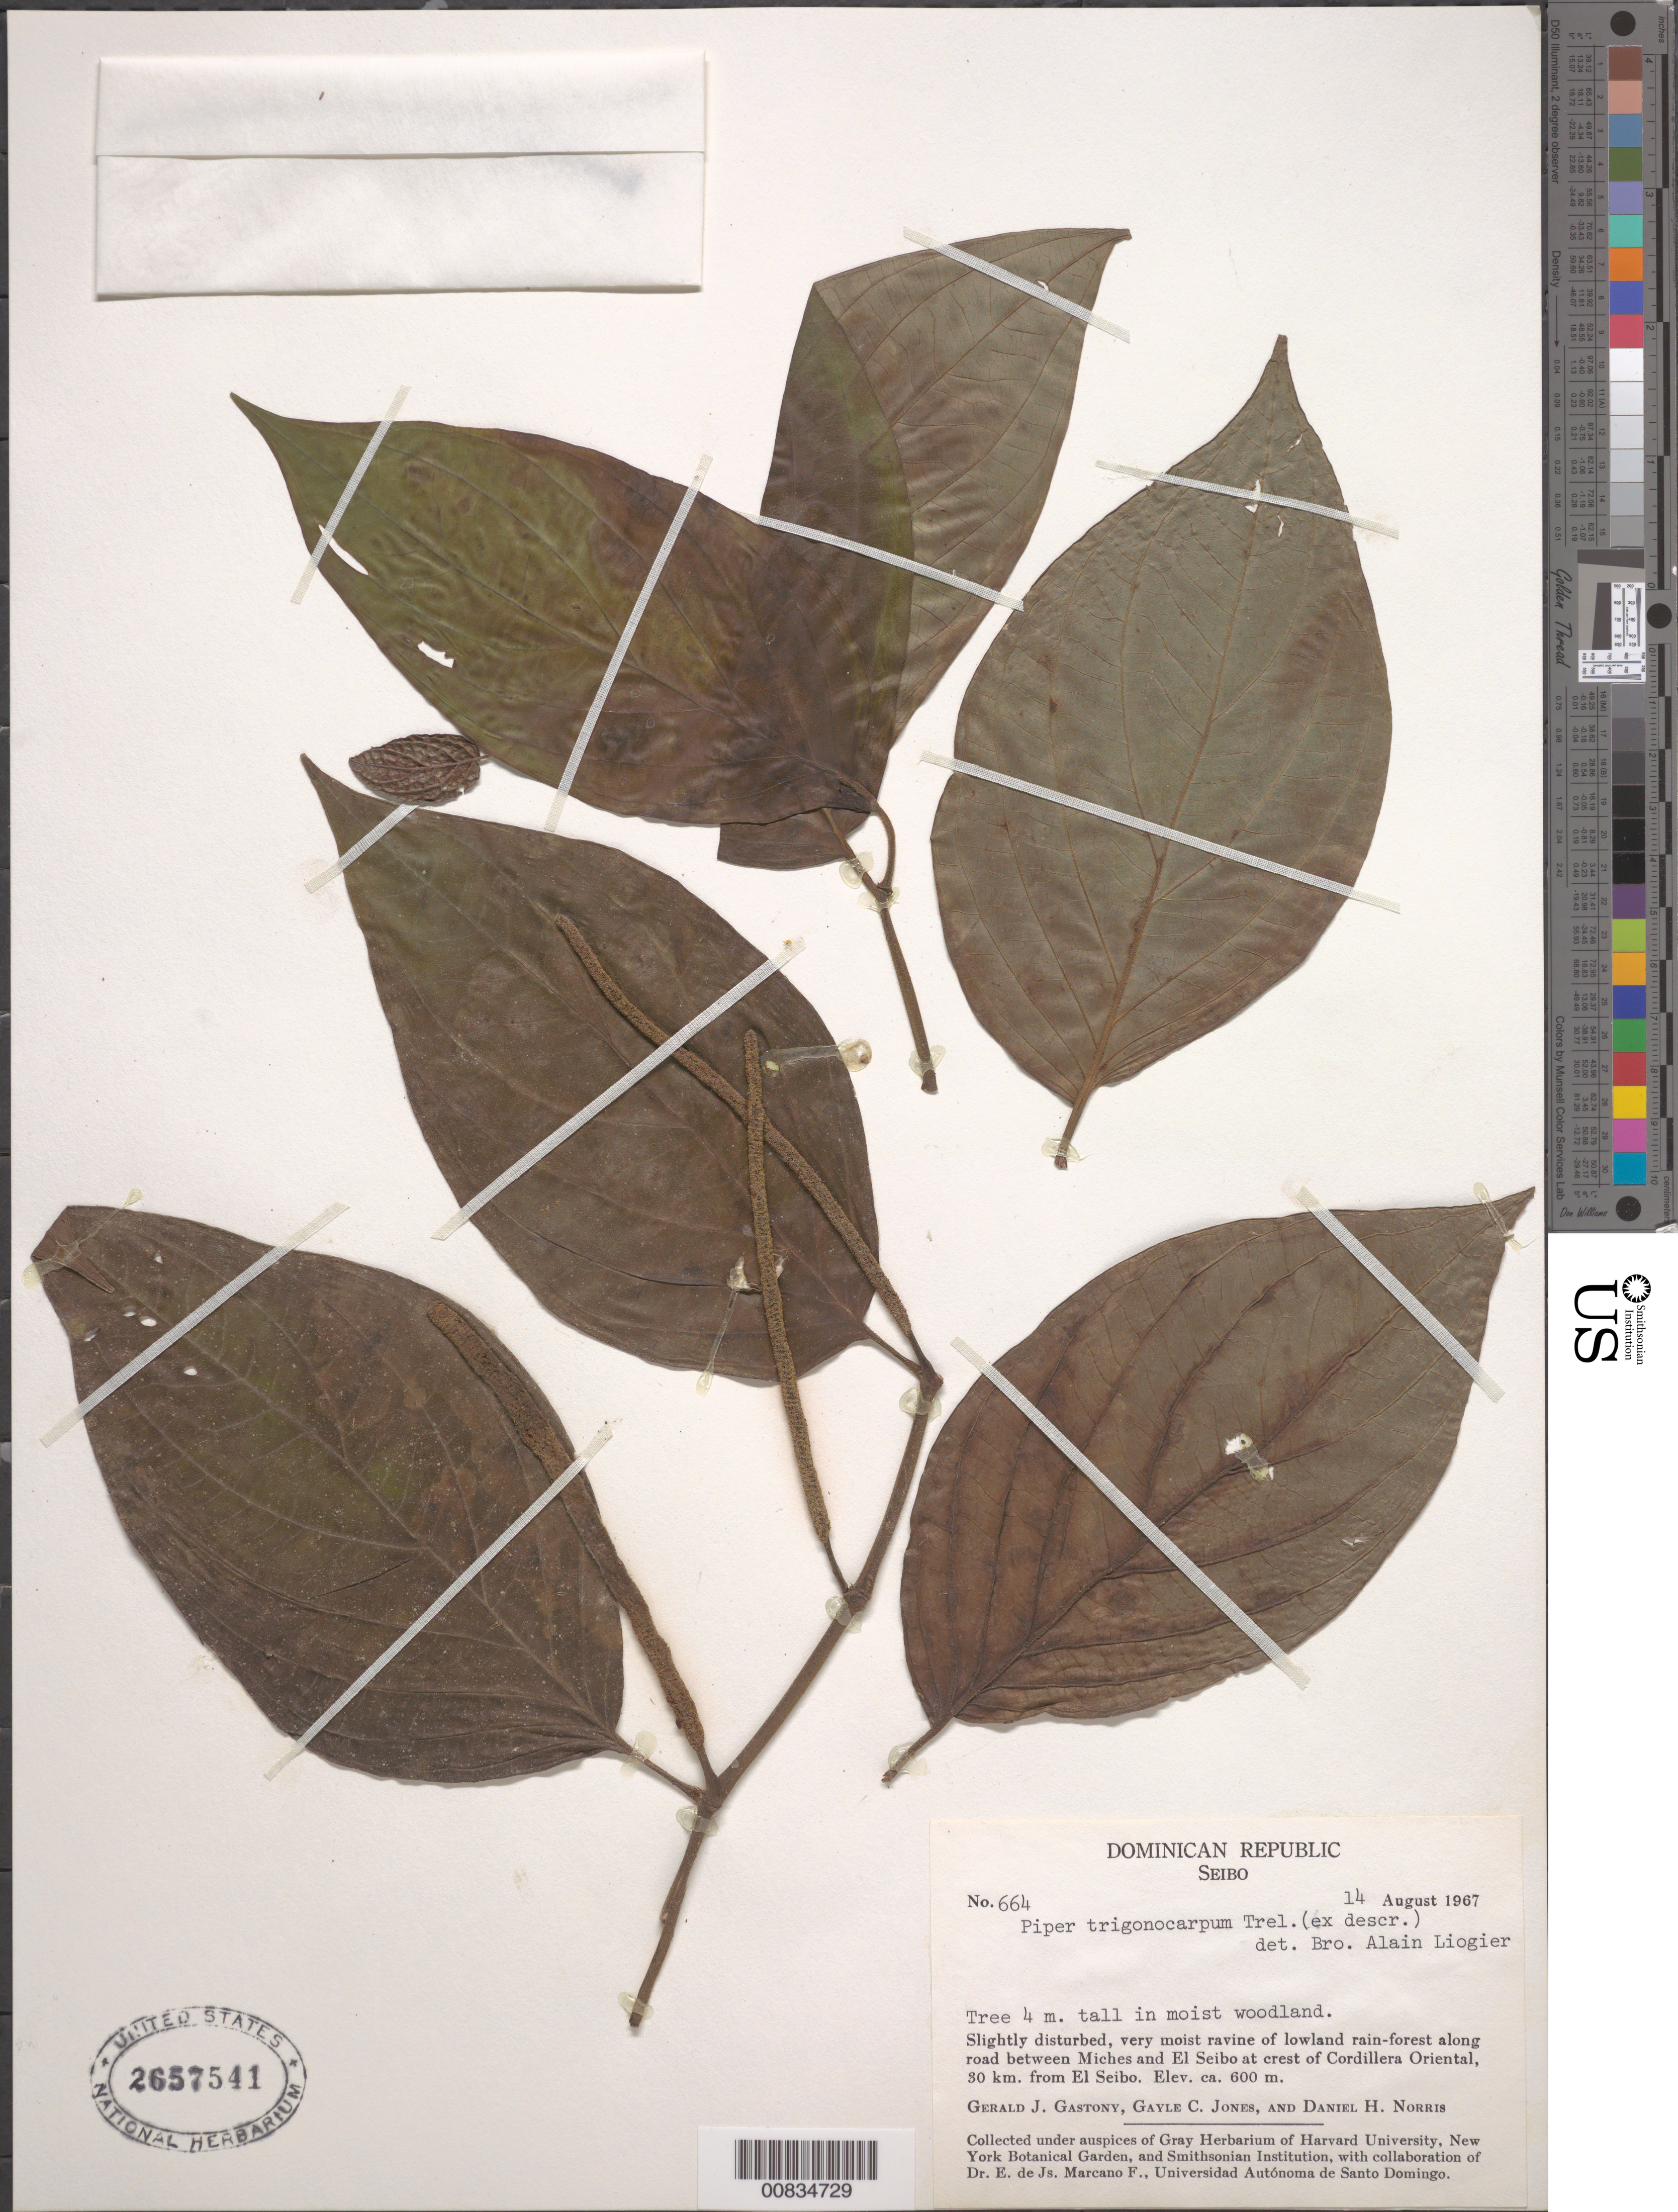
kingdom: Plantae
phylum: Tracheophyta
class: Magnoliopsida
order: Piperales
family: Piperaceae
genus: Piper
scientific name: Piper trigonocarpum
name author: Trel.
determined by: Liogier, Alain H.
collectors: G. Gastony, G. C. Jones & D. H. Norris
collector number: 664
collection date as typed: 14 Aug 1967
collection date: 1967-08-14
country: Dominican Republic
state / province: El Seibo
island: Hispaniola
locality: Along road between Miches and El Seibo at crest of Cordillera Oriental, 30 km. from El Seibo.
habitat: In moist woodland. Slightly disturbed, very moist ravine of lowland rain-forest.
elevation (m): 600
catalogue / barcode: US 2657541